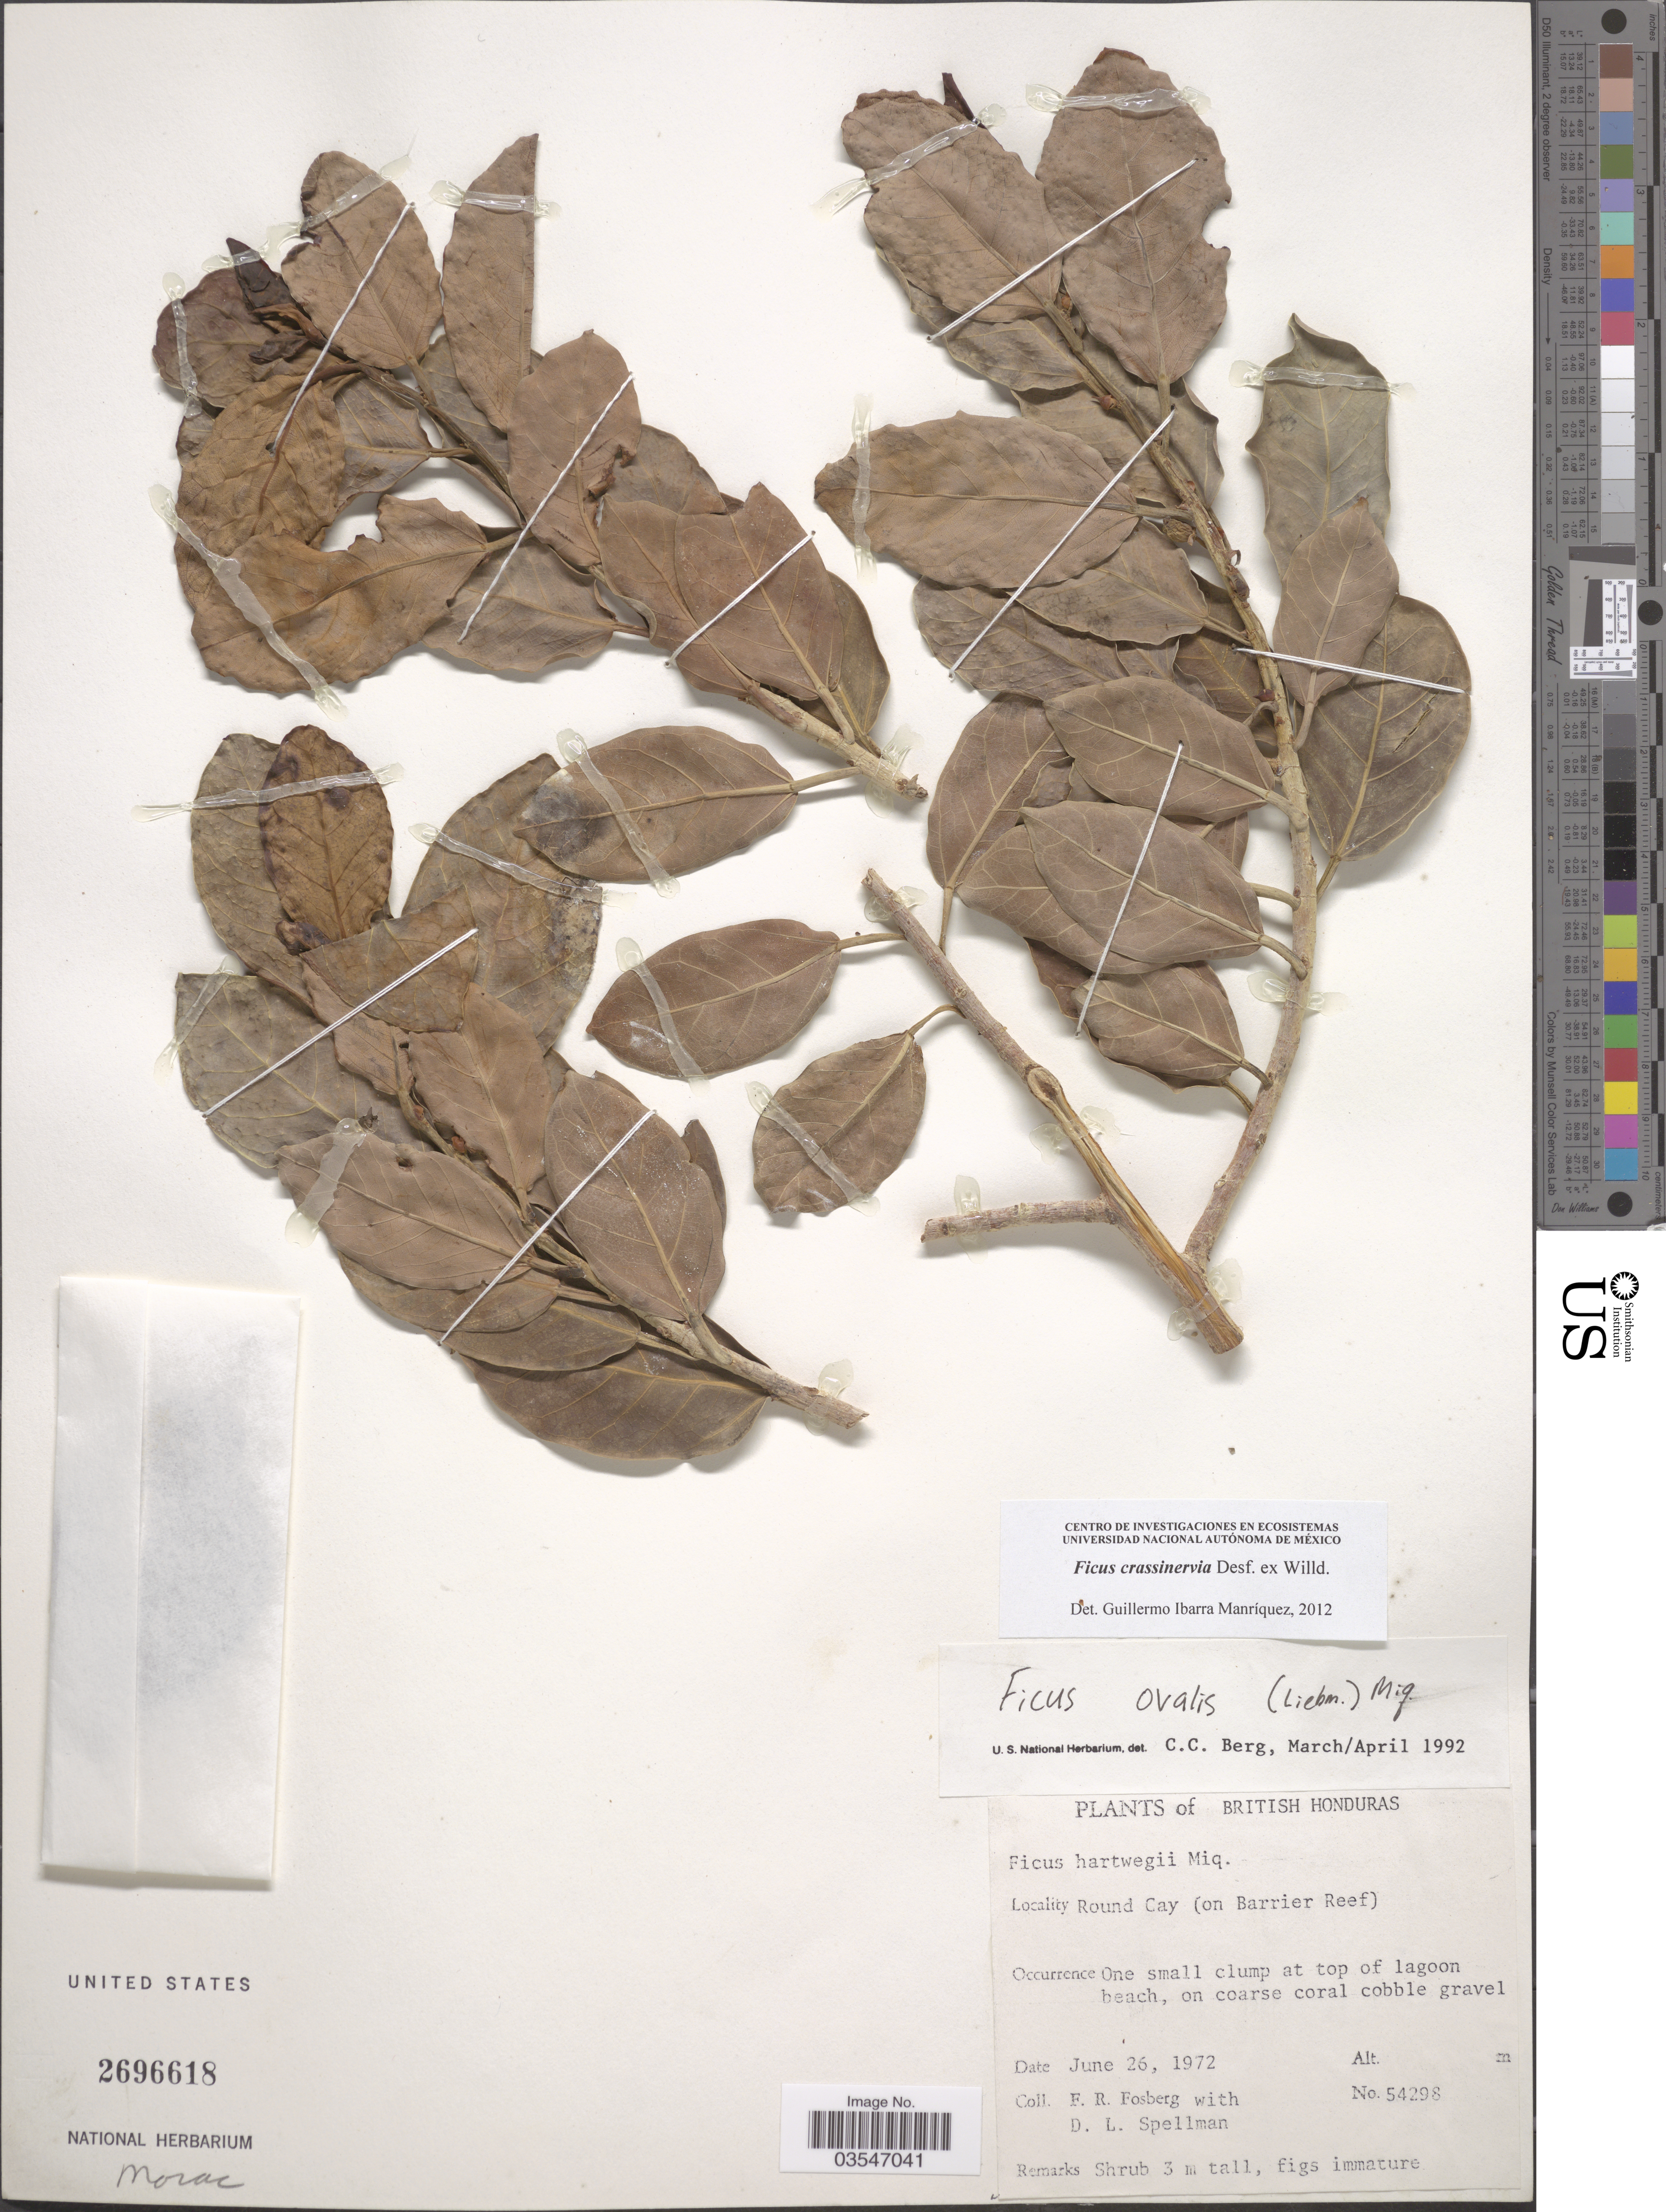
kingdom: Plantae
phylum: Tracheophyta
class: Magnoliopsida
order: Rosales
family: Moraceae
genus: Ficus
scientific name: Ficus crassinervia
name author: Desf. ex Willd.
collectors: F. R. Fosberg & D. L. Spellman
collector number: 54298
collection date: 1972-06-26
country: Belize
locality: British Honduras. Round Cay (on Barrier Reef).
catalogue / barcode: US 2696618